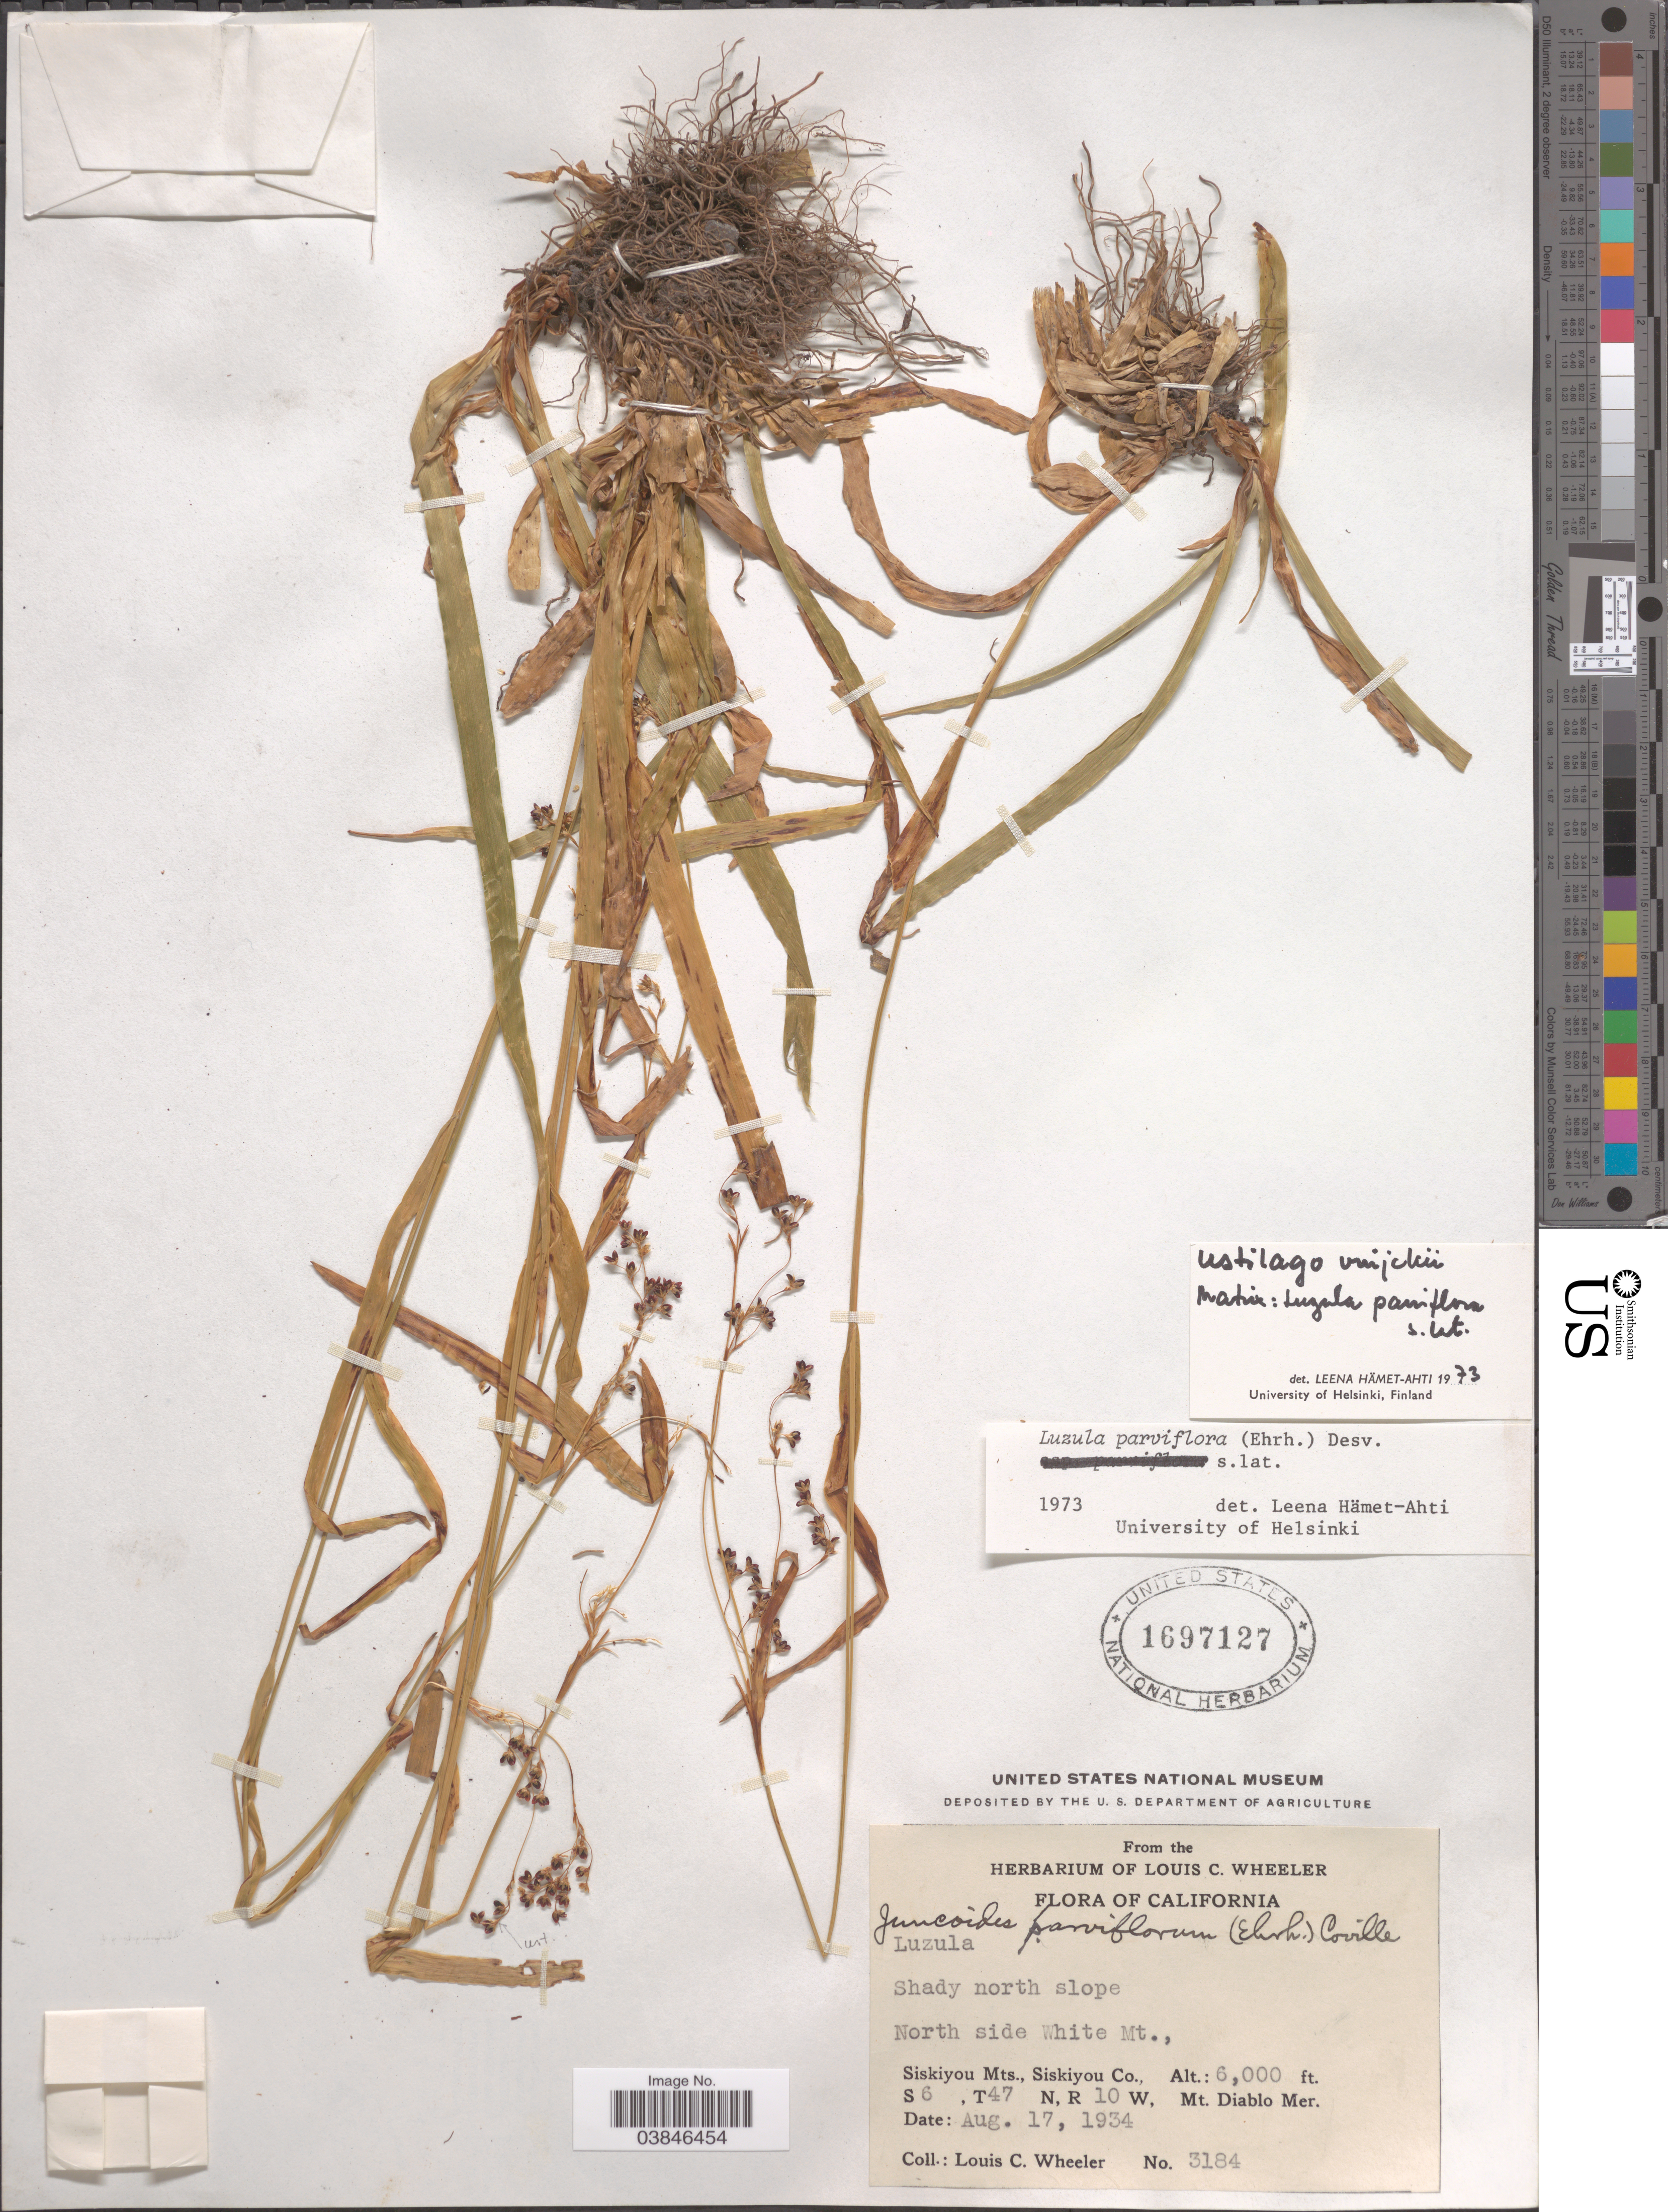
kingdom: Plantae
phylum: Tracheophyta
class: Liliopsida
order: Poales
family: Juncaceae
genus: Luzula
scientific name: Luzula parviflora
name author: (Ehrh.) Desv.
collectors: L. C. Wheeler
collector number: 3184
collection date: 1934-08-17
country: United States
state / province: California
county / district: Siskiyou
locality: Shady north slope, North side White Mt., Siskiyou Mts., Siskiyou Co., S 6, T 47 N, R 10 W, Mt. Diablo Mer.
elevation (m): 1829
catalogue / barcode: US 1697127